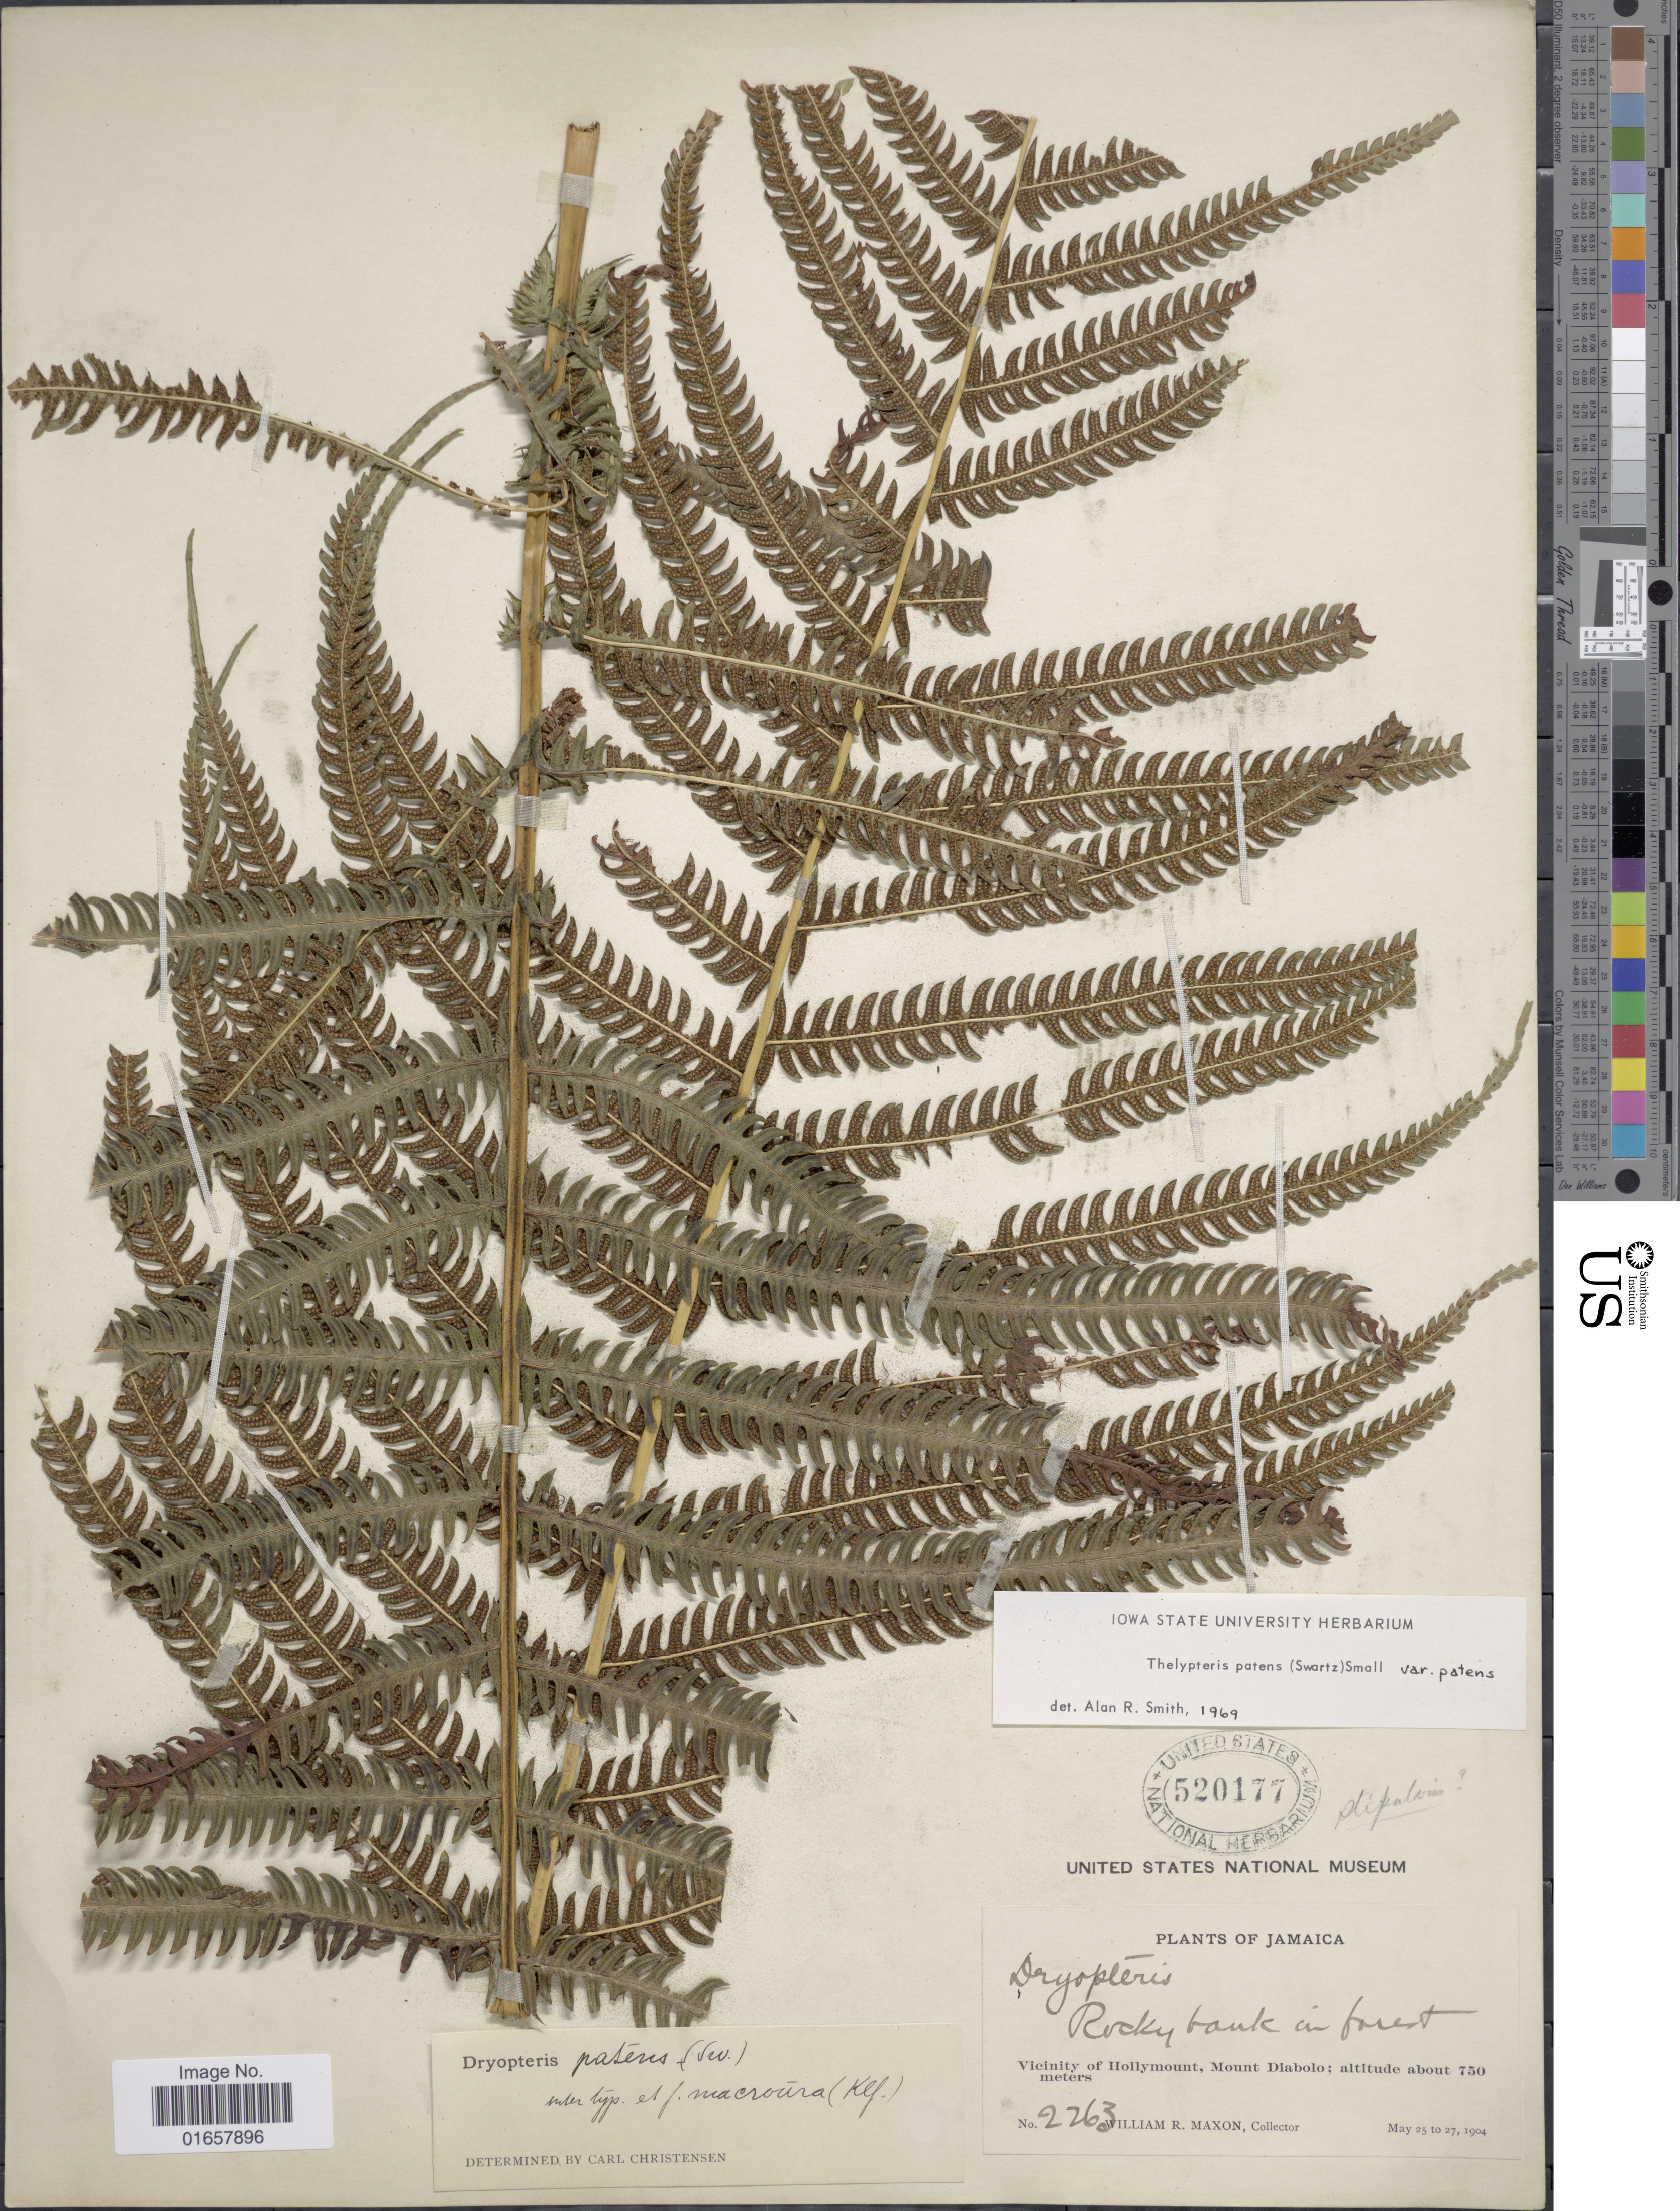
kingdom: Plantae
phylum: Tracheophyta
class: Polypodiopsida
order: Polypodiales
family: Thelypteridaceae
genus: Christella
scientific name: Christella patens var. patens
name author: (Sw.) Holttum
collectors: W. R. Maxon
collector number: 2263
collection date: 1904-05-25/1904-05-27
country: Jamaica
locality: Jamaica, vicinity of Hollymount, Mount Diabolo.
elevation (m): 750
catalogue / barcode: US 520177